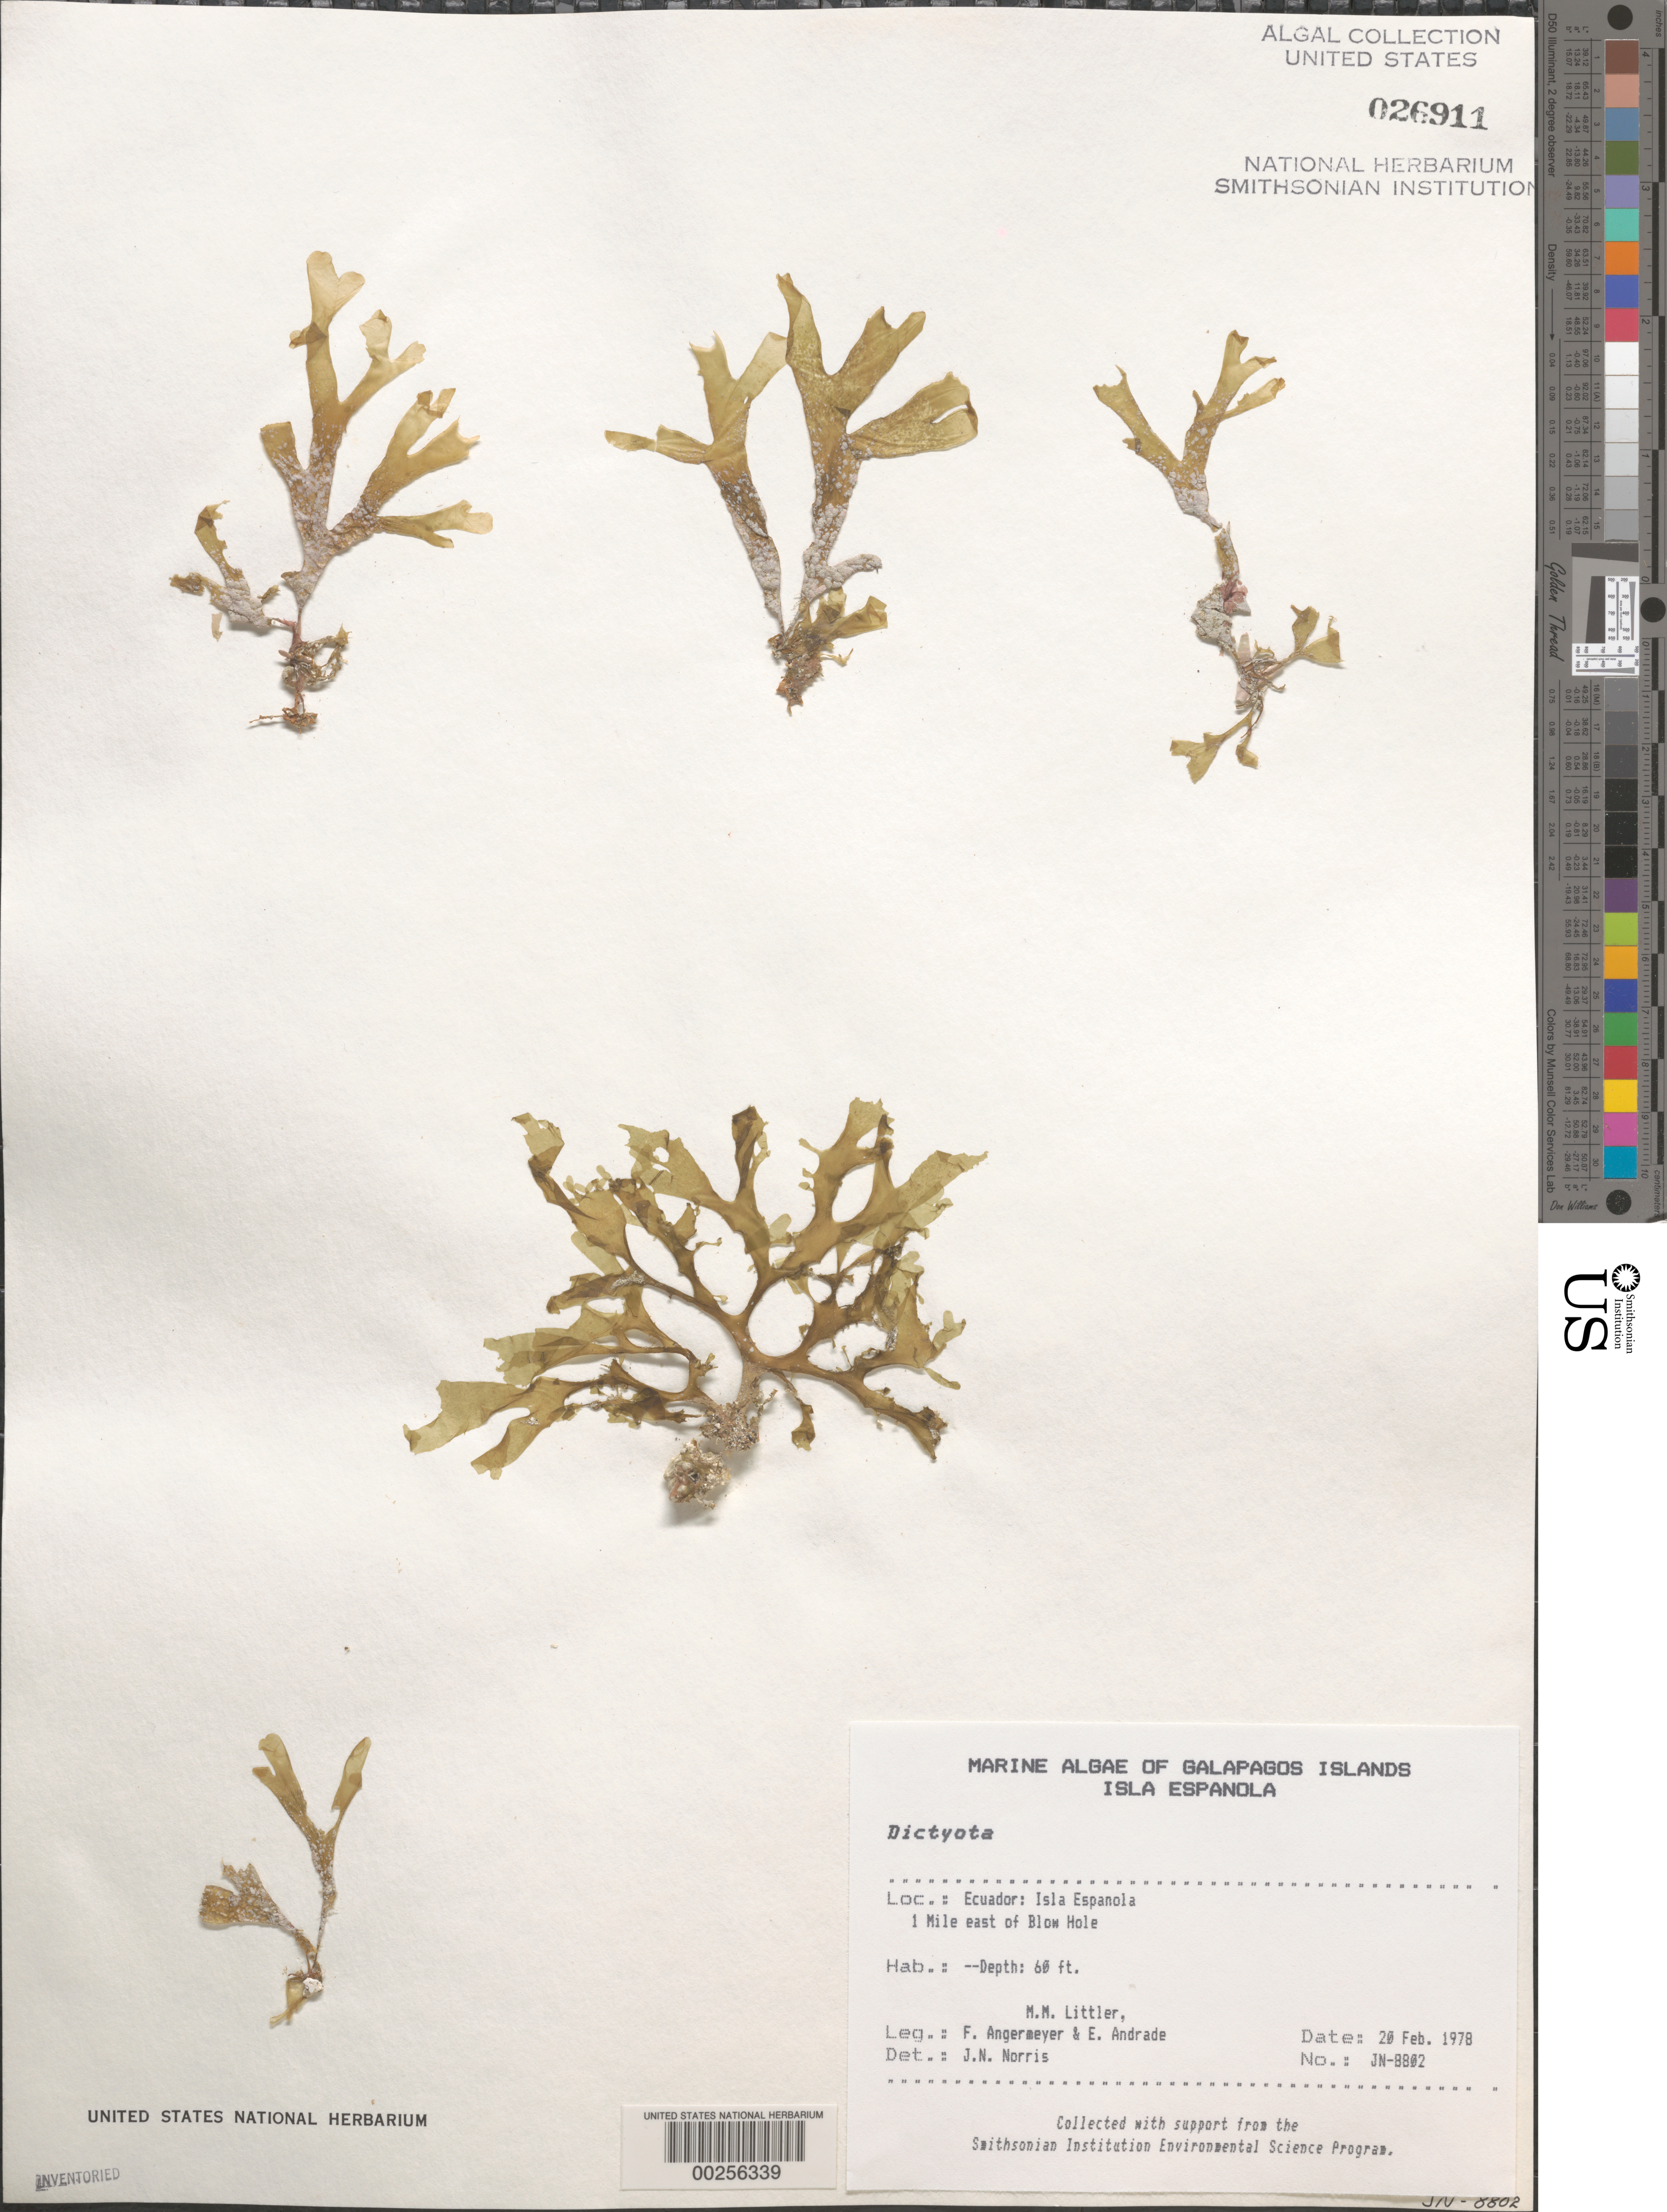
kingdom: Chromista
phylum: Ochrophyta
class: Phaeophyceae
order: Dictyotales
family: Dictyotaceae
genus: Dictyota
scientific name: Dictyota sp.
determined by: Norris, James N.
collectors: M. M. Littler, F. Angermeyer & E. Andrade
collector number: Jn-8802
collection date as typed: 20 Feb 1978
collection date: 1978-02-20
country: Ecuador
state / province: Colón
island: Española [Hood]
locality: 1 mile E of Blow Hole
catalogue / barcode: US 26911